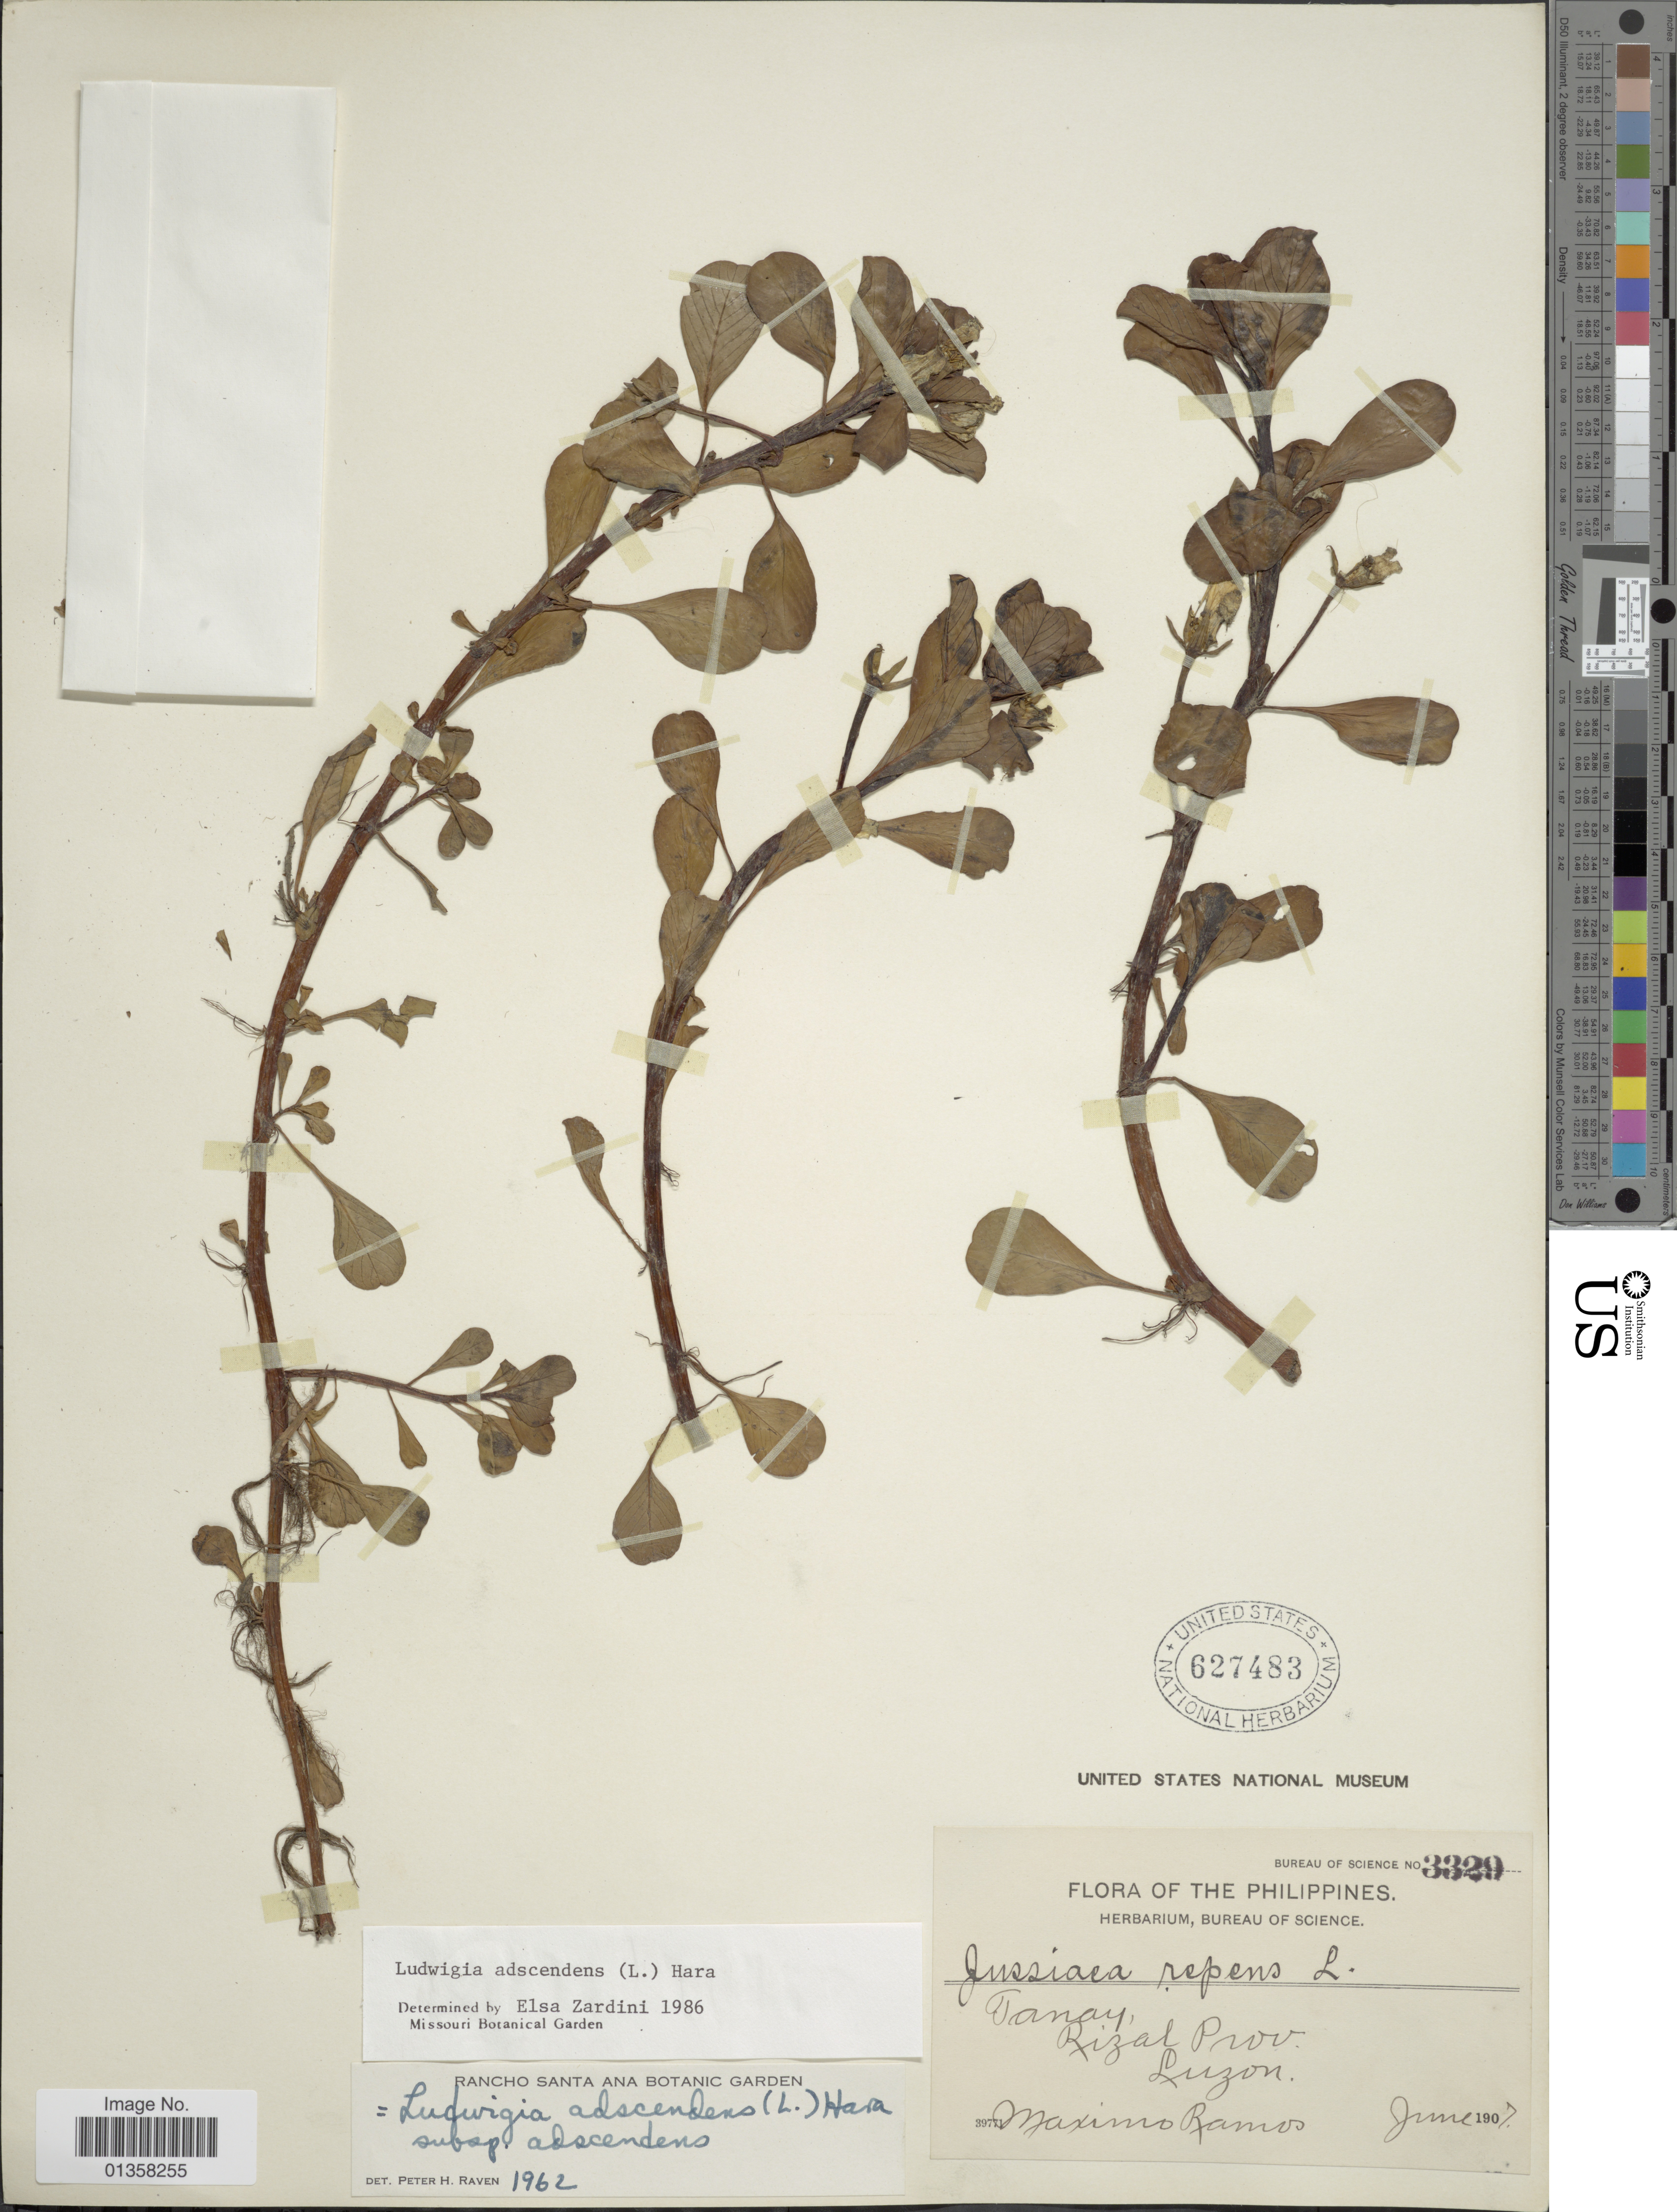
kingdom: Plantae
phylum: Tracheophyta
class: Magnoliopsida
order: Myrtales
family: Onagraceae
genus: Ludwigia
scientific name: Ludwigia adscendens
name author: (L.) H. Hara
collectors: M. Ramos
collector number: Bureau of Science 3329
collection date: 1907-06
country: Philippines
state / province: Central Luzon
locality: Tanay, Rizal Prov. Luzon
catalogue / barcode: US 627483